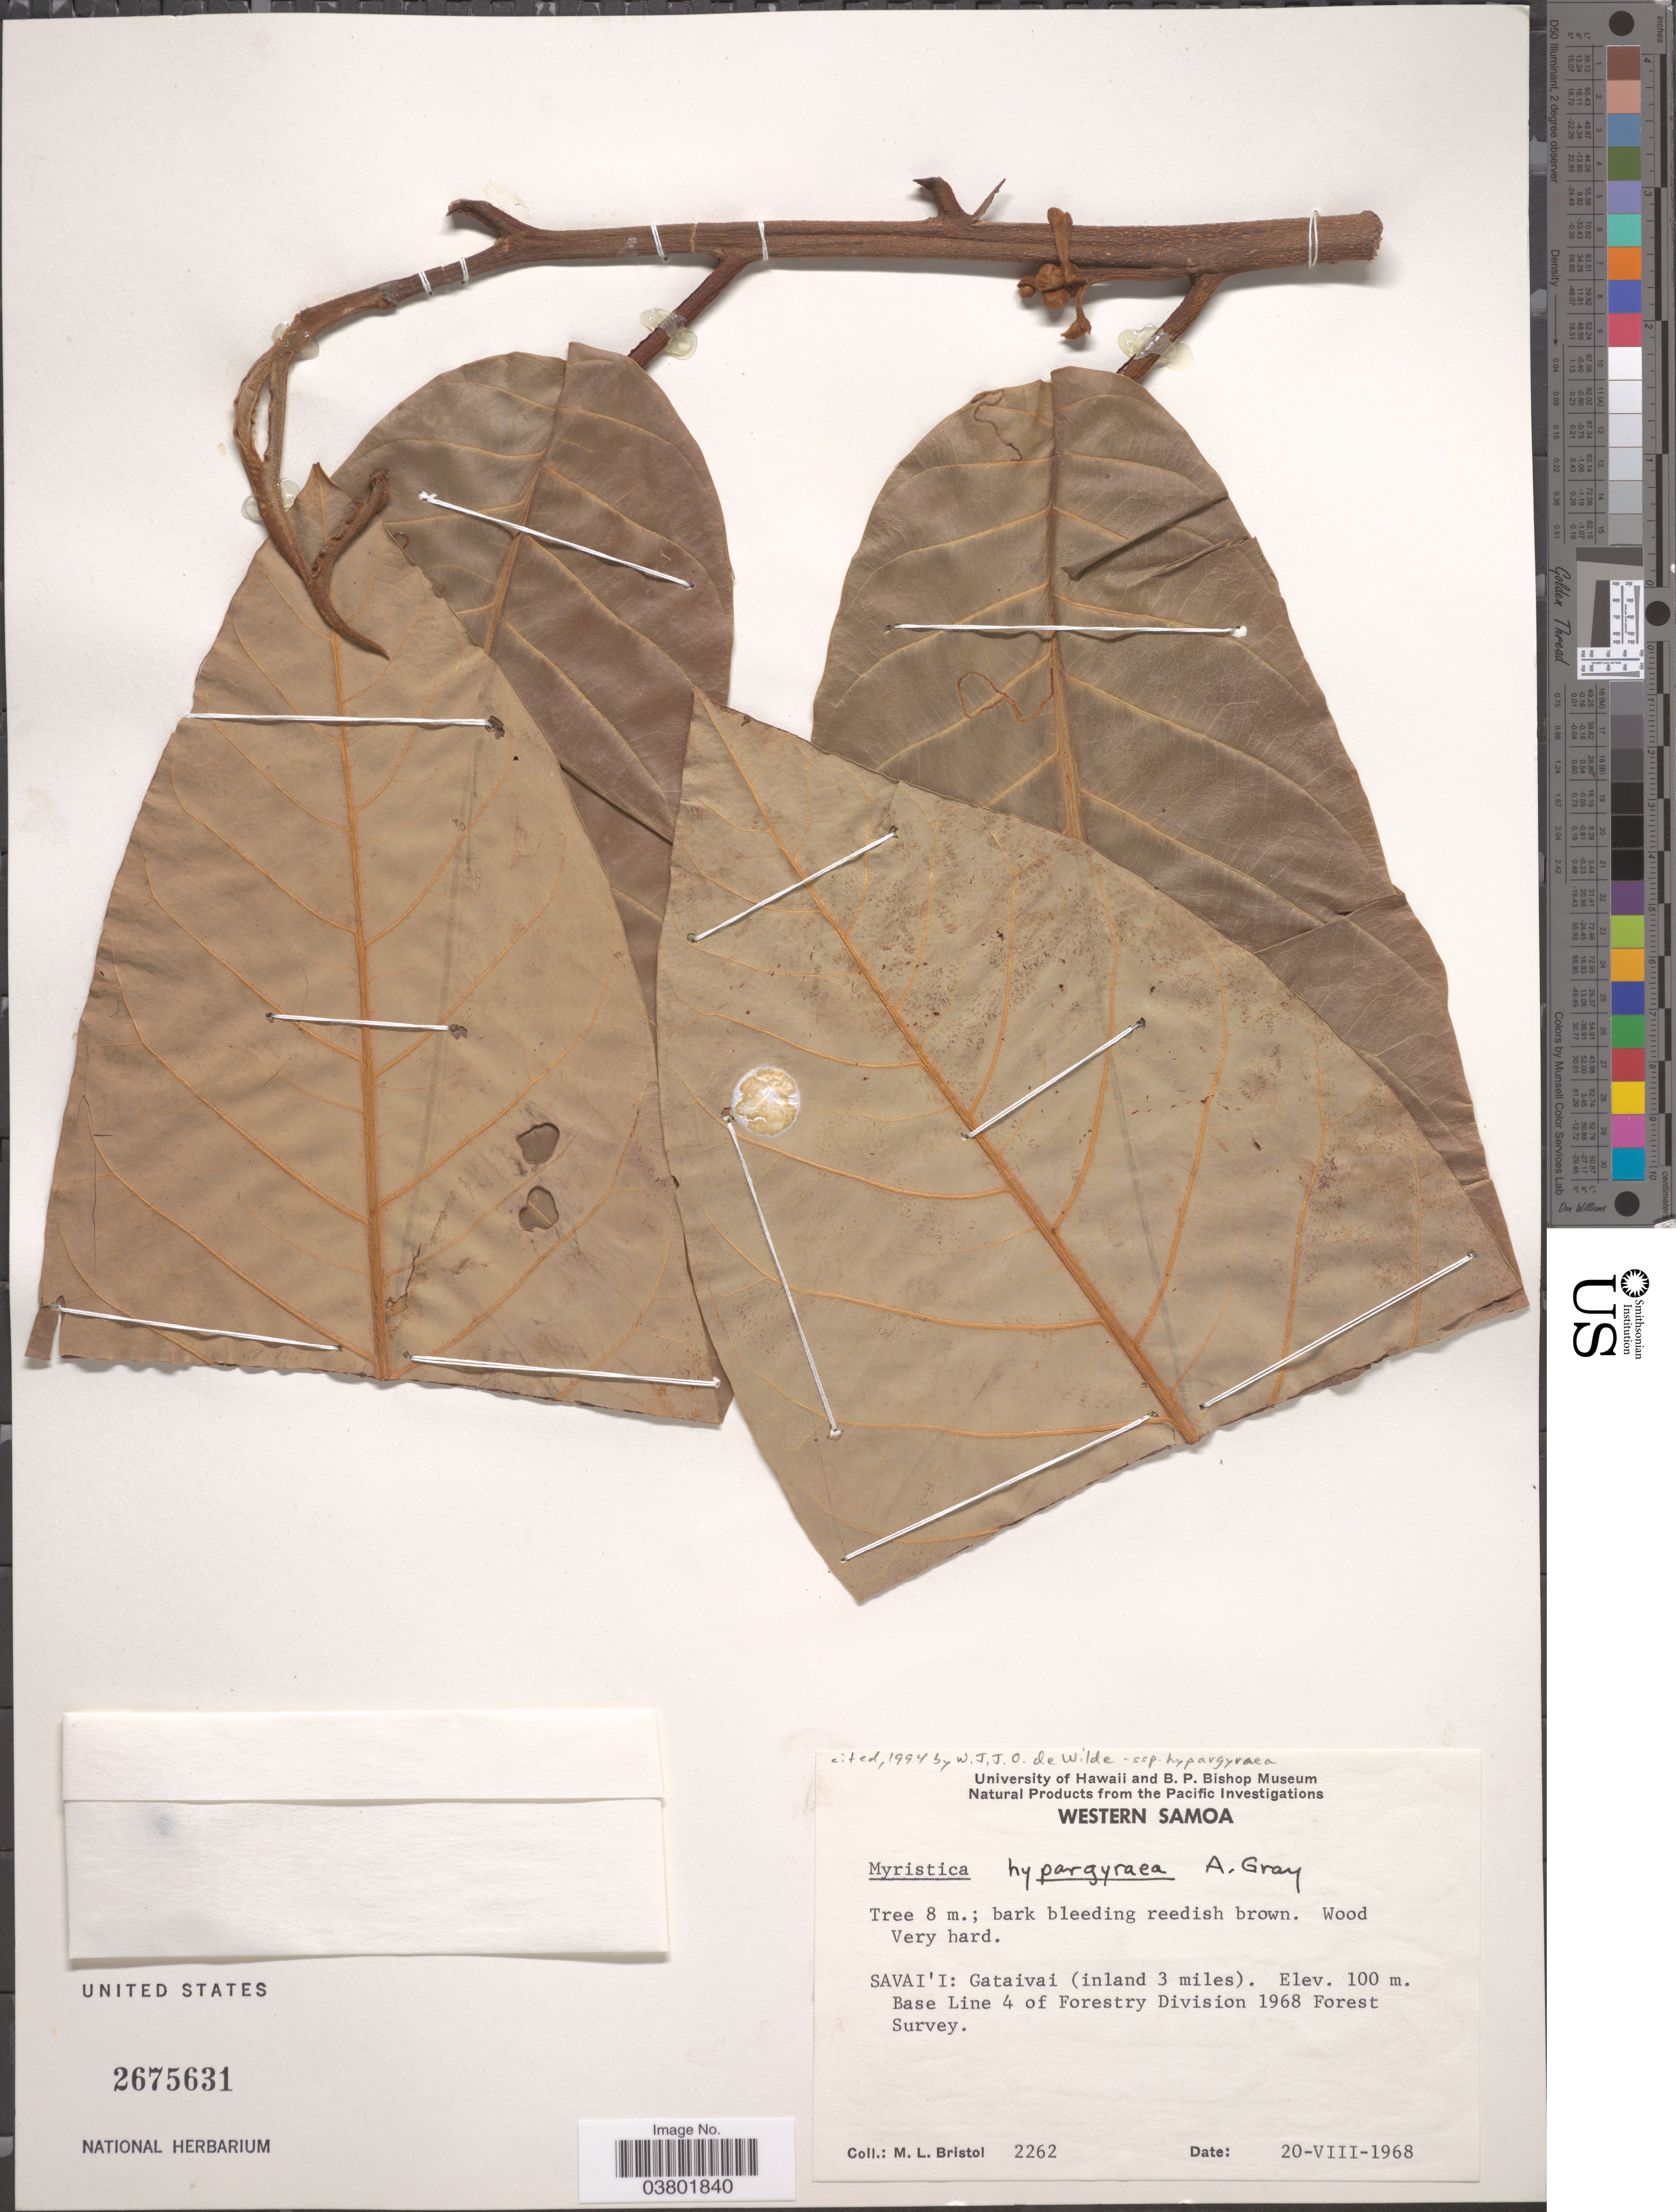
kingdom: Plantae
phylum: Tracheophyta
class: Magnoliopsida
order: Magnoliales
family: Myristicaceae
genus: Myristica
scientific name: Myristica hypargyraea subsp. hypargyraea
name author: A. Gray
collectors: M. L. Bristol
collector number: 2262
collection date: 1968-08-20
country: Samoa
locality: Savai'i: Gataivai (inland 3 miles). Base Line 4 of Forestry Division 1968 Forest Survey.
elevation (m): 100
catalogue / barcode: US 2675631